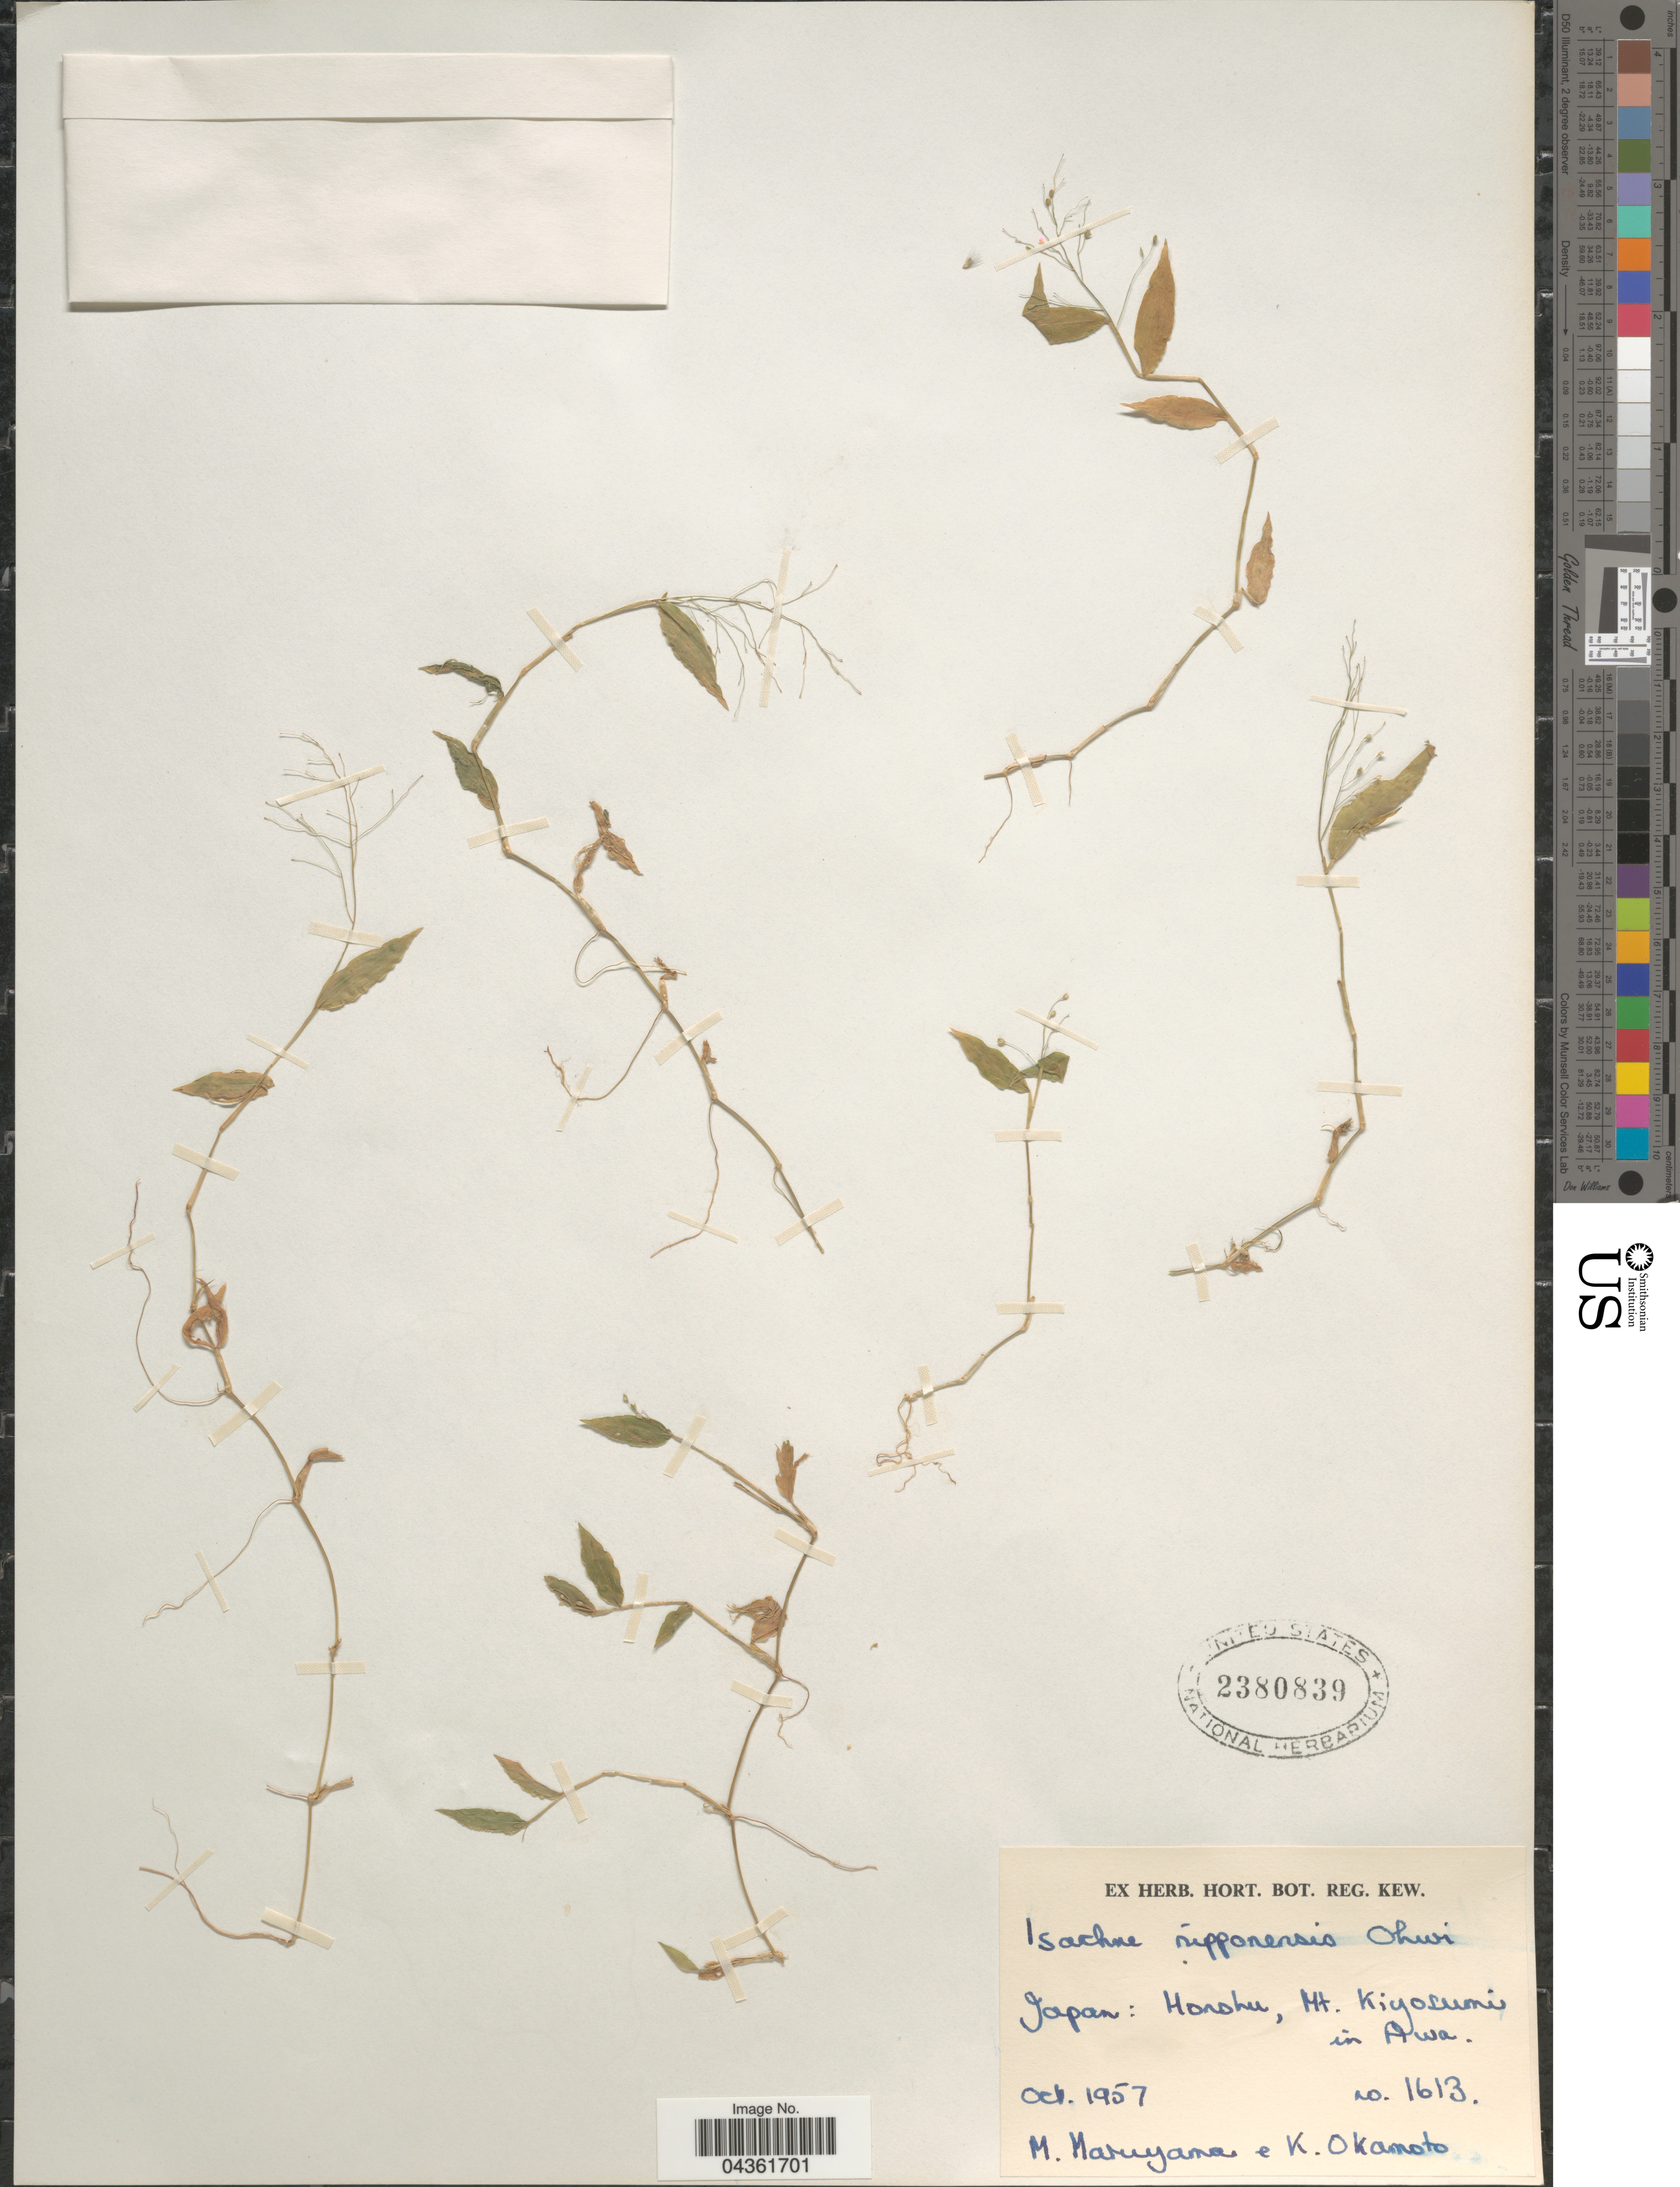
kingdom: Plantae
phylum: Tracheophyta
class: Liliopsida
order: Poales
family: Poaceae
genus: Isachne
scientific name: Isachne nipponensis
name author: Ohwi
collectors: N. Maruyama & K. Okamoto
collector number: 1613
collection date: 1957-10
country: Japan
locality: Honshu: Mt. Kiyosumi in Awa.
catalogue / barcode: US 2380839